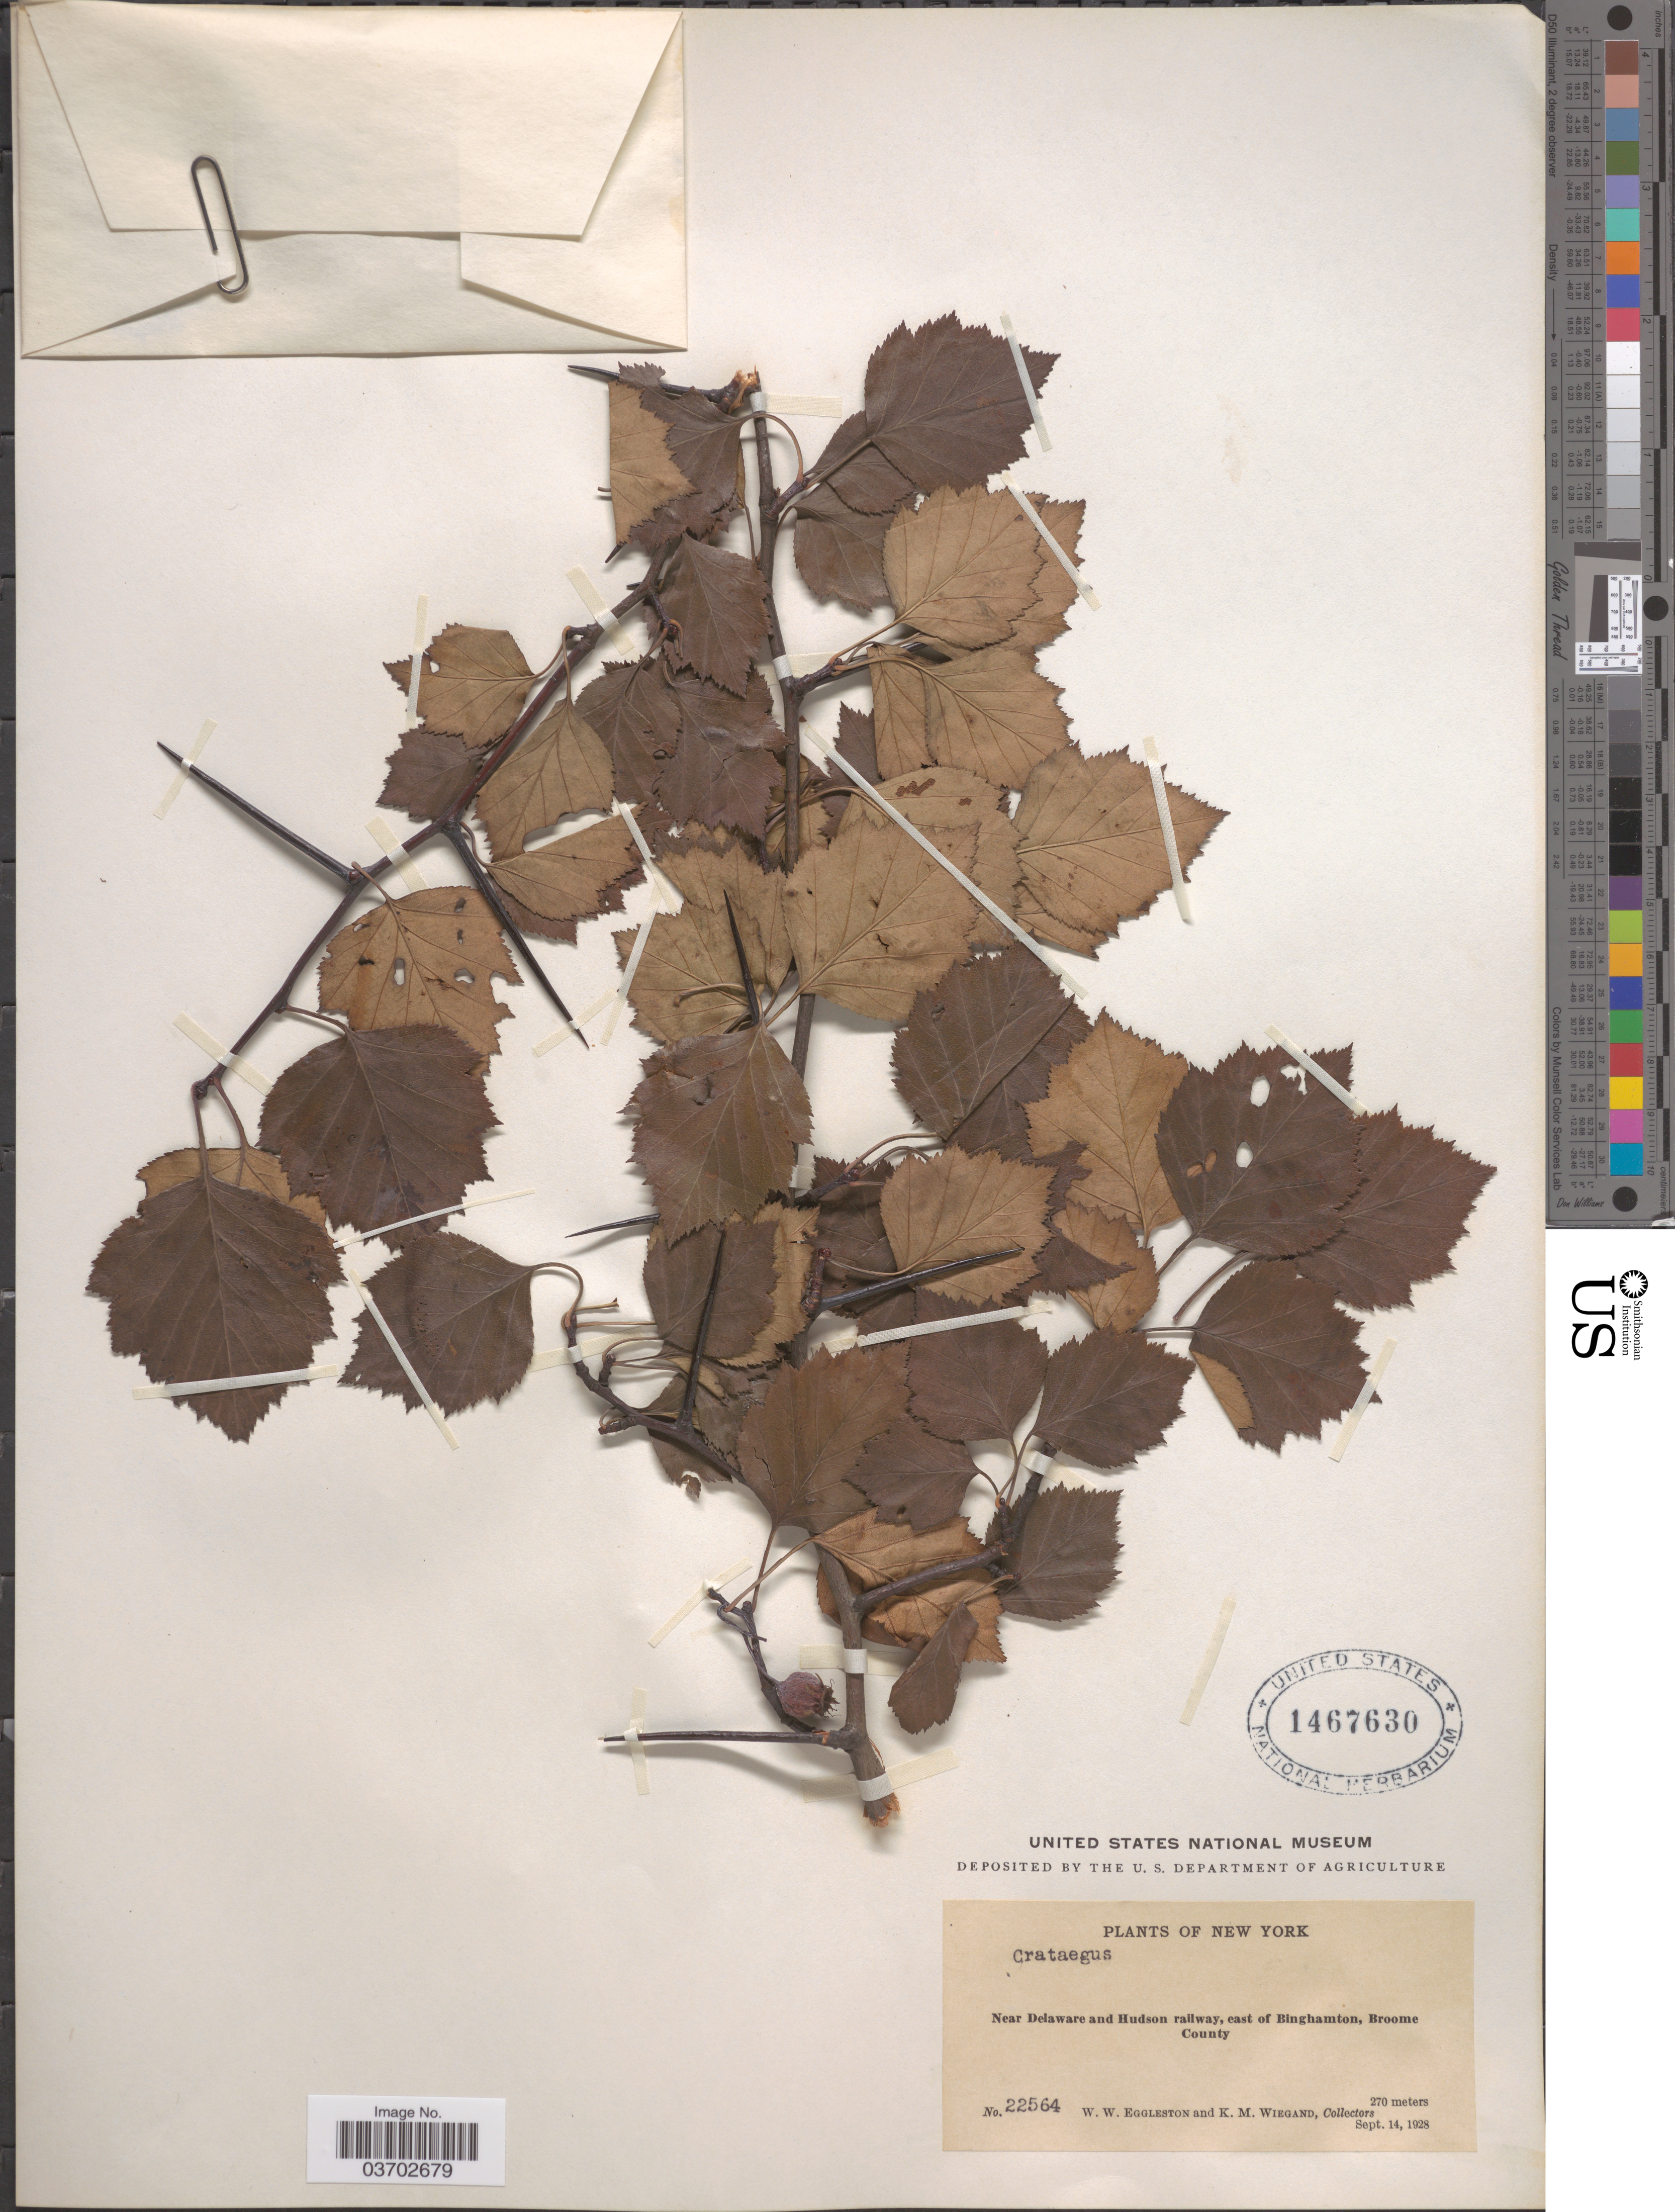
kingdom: Plantae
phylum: Tracheophyta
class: Magnoliopsida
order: Rosales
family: Rosaceae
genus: Crataegus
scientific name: Crataegus sp.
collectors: W. W. Eggleston & K. M. Wiegand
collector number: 22564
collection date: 1928-09-14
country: United States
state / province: New York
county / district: Broome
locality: Near Delaware and Hudson railway, east of Binghamton, Broome County.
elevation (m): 270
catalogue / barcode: US 1467630